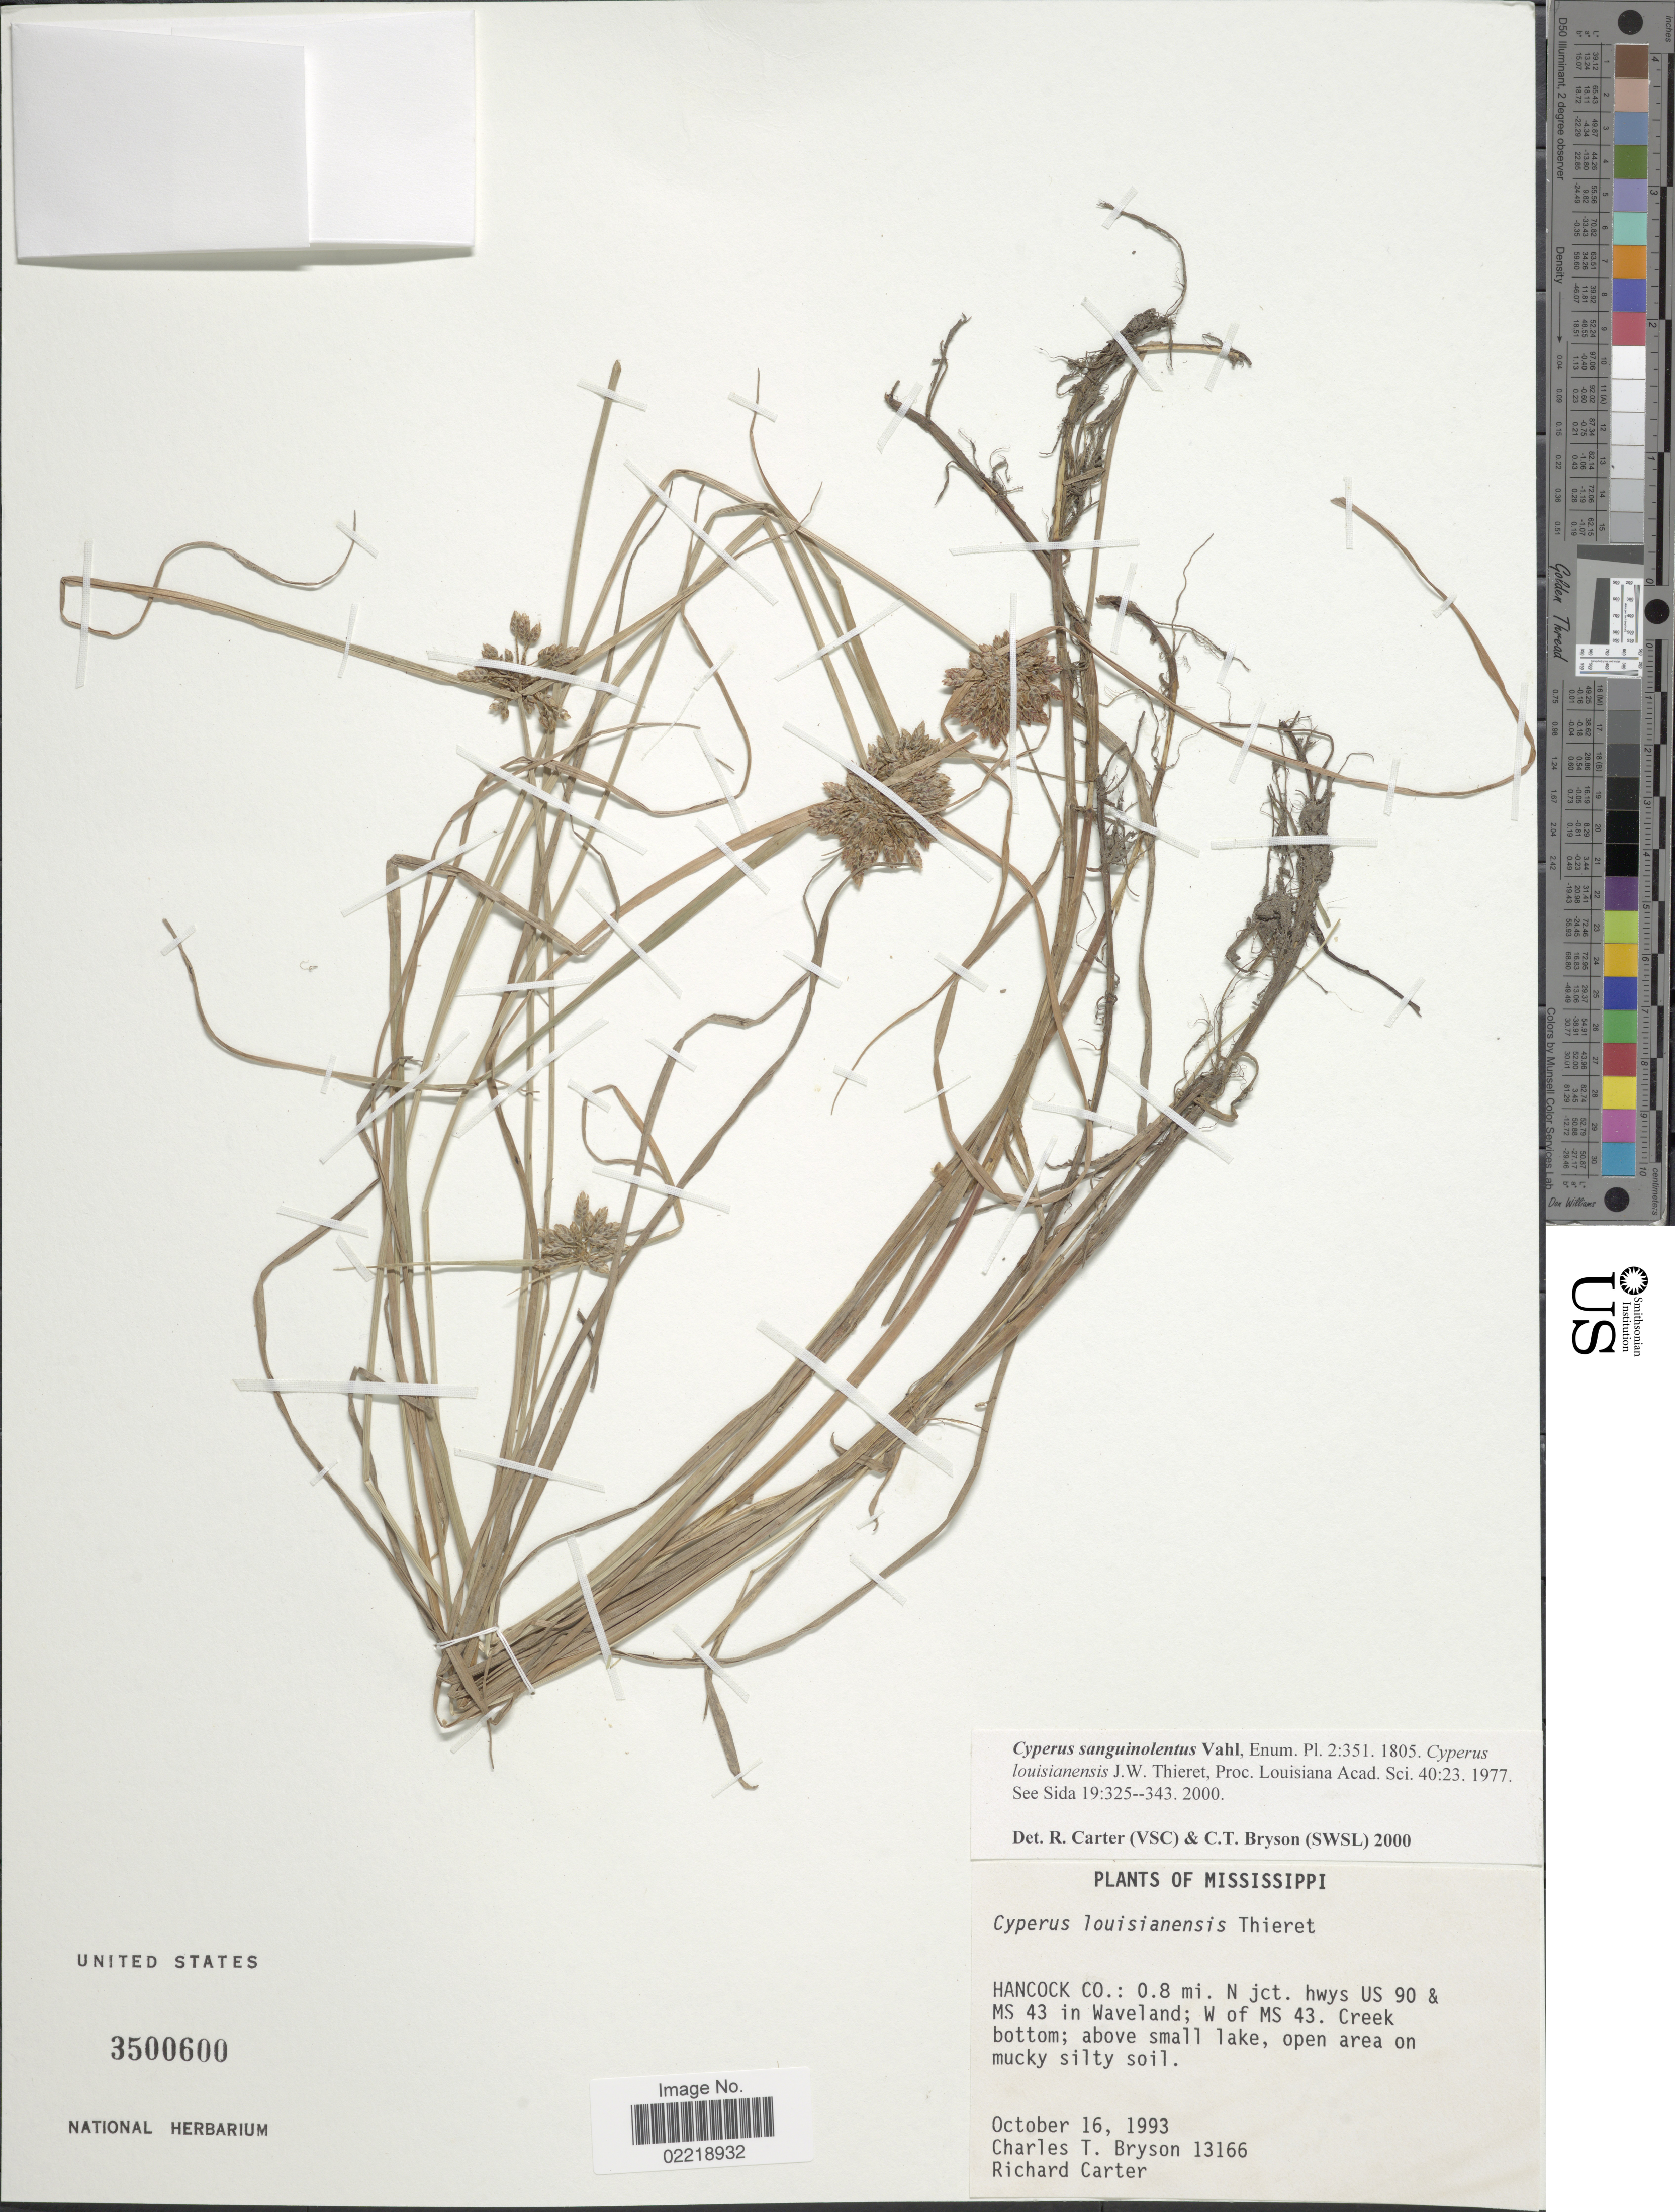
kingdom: Plantae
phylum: Tracheophyta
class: Liliopsida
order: Poales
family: Cyperaceae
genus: Cyperus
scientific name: Cyperus sanguinolentus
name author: Vahl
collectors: C. Bryson & R. Carter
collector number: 13166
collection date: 1993-10-16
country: United States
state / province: Mississippi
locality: Hancock Co: 0.8 mi N jct hwys US 90 & MS 43 in Waveland; W of MS 43. Creek bottom; above small lake, open area on mucky silty soil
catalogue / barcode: US 3500600